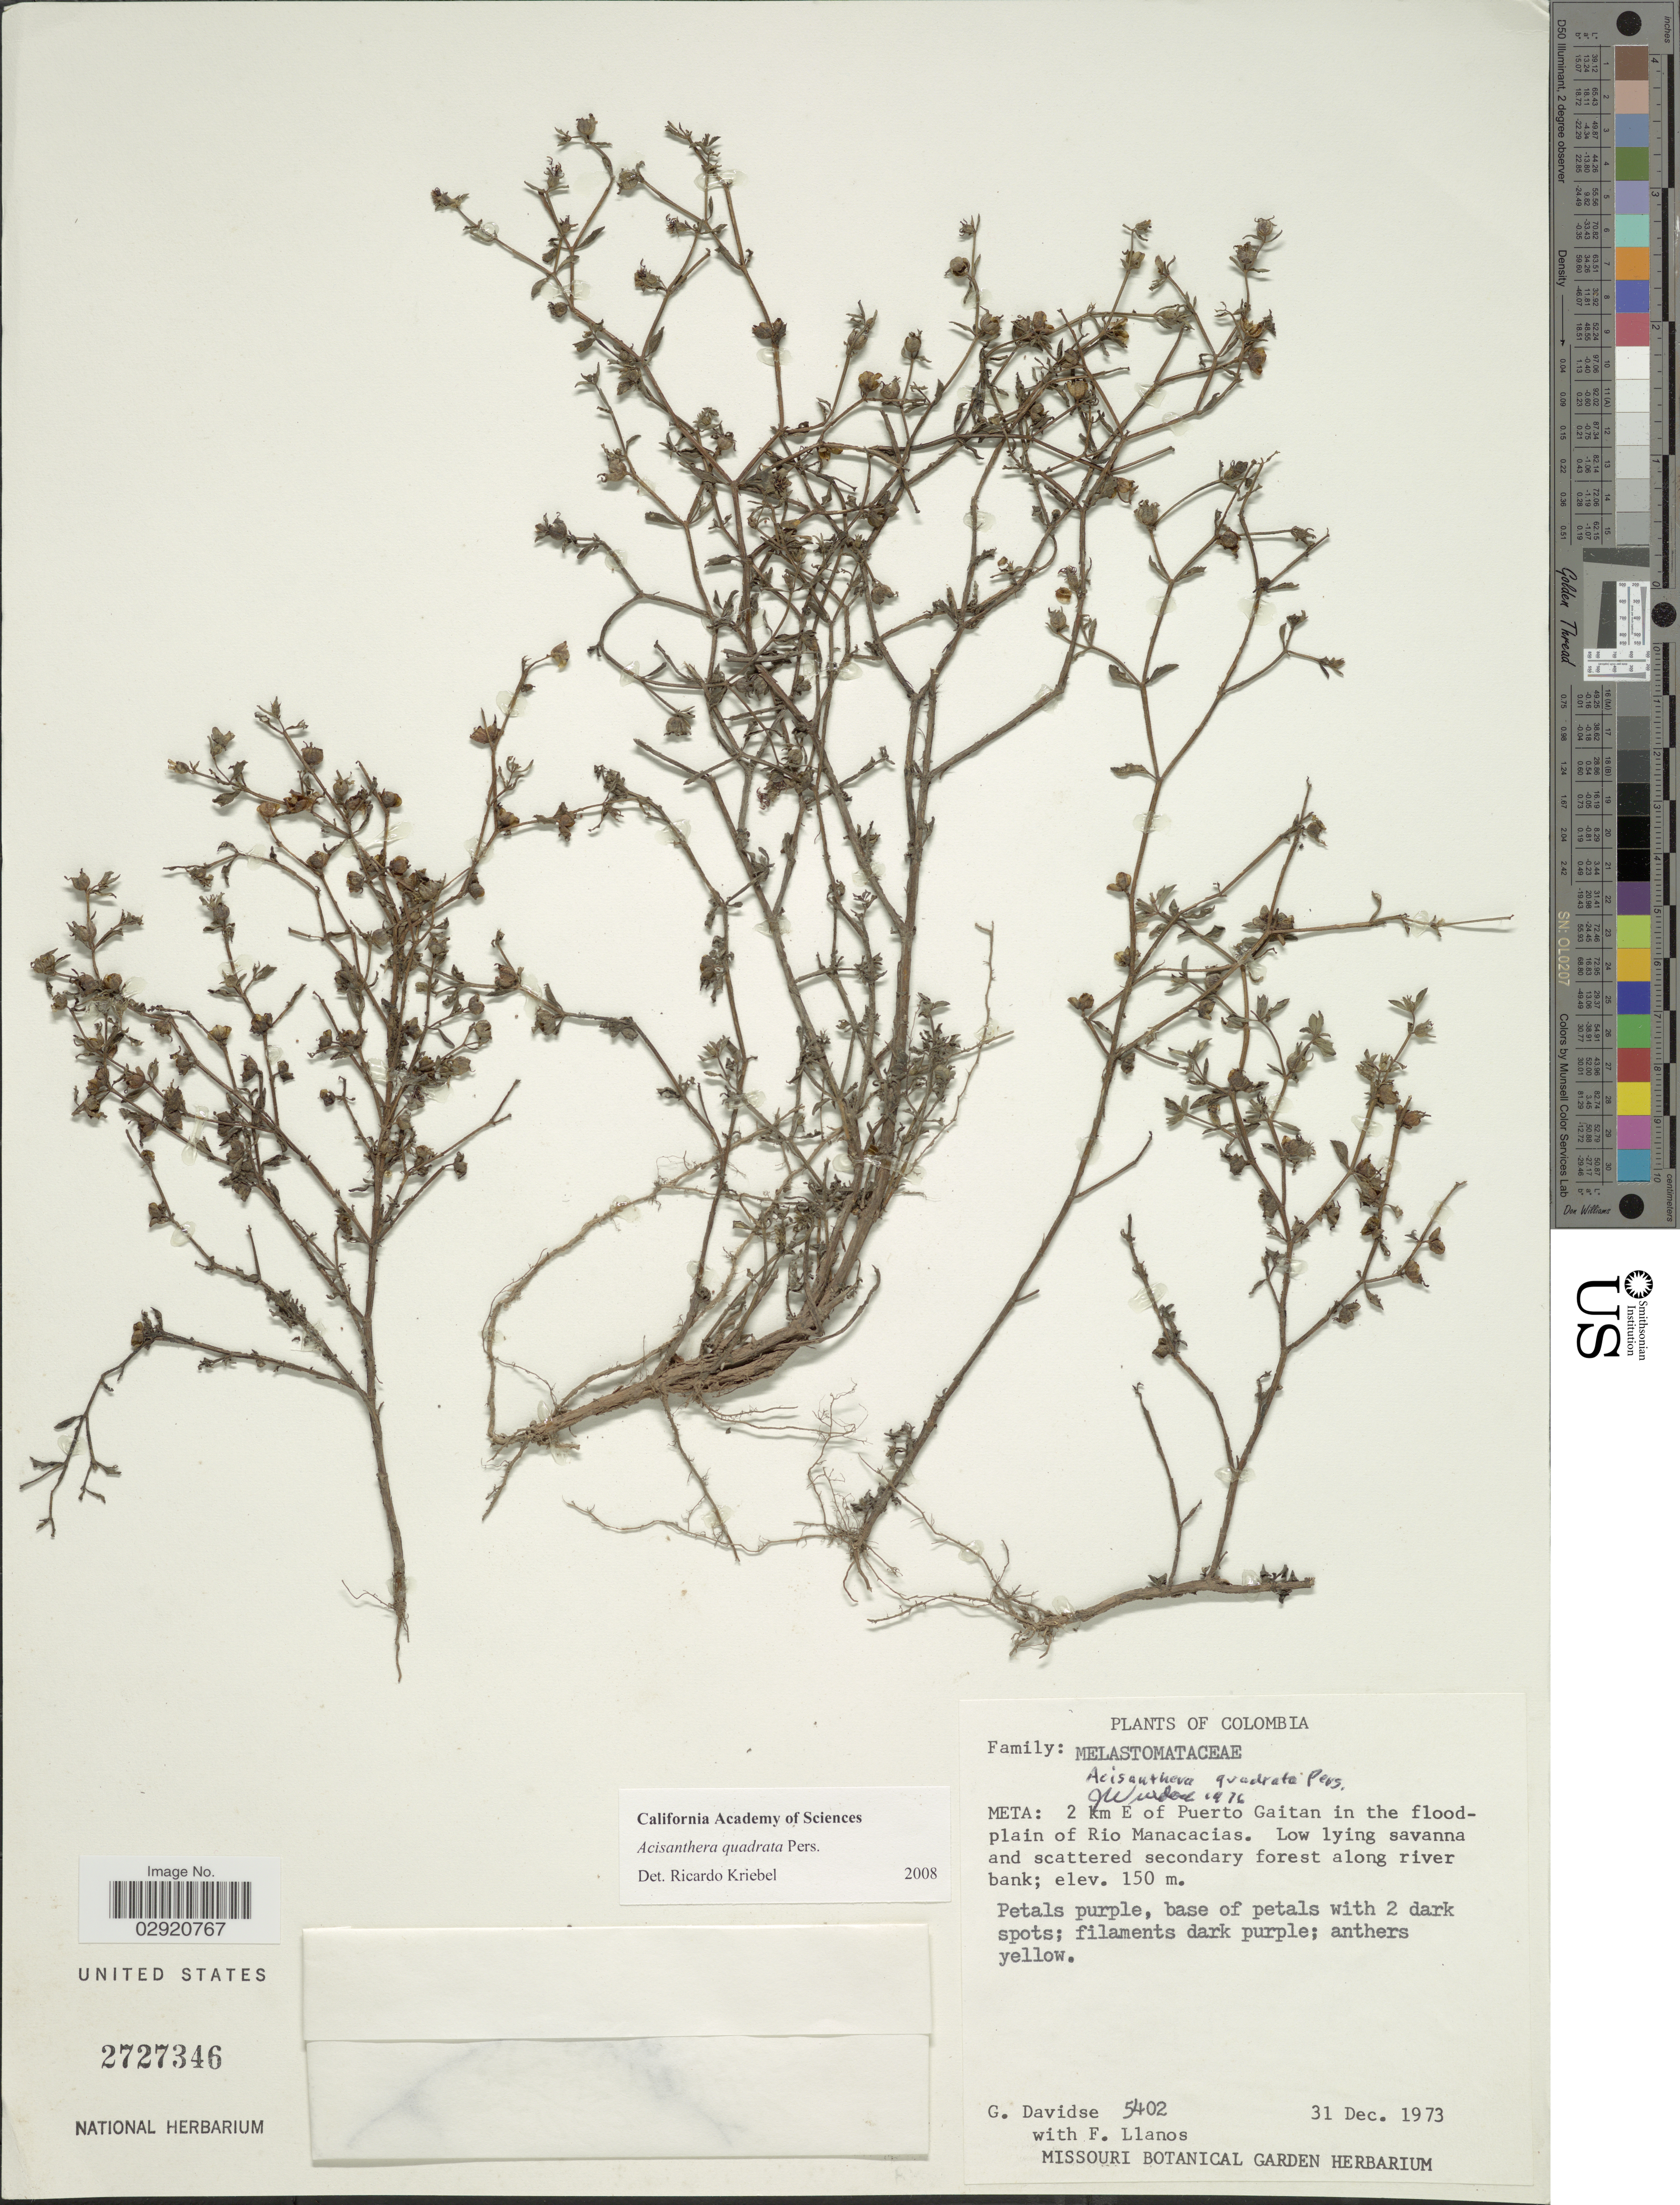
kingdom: Plantae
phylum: Tracheophyta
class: Magnoliopsida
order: Myrtales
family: Melastomataceae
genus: Acisanthera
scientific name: Acisanthera uniflora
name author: (Vahl) Gleason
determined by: Nunes da Silva, Diego, (RB), Jardim Botanico do Rio de Janeiro - Herbario (BRAZIL)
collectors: G. Davidse & F. Llanos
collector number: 5402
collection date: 1973-12-31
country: Colombia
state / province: Meta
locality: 2 km E of Puerto Gaitan in the floodplain of Rio Manacacias.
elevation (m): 150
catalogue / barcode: US 2727346